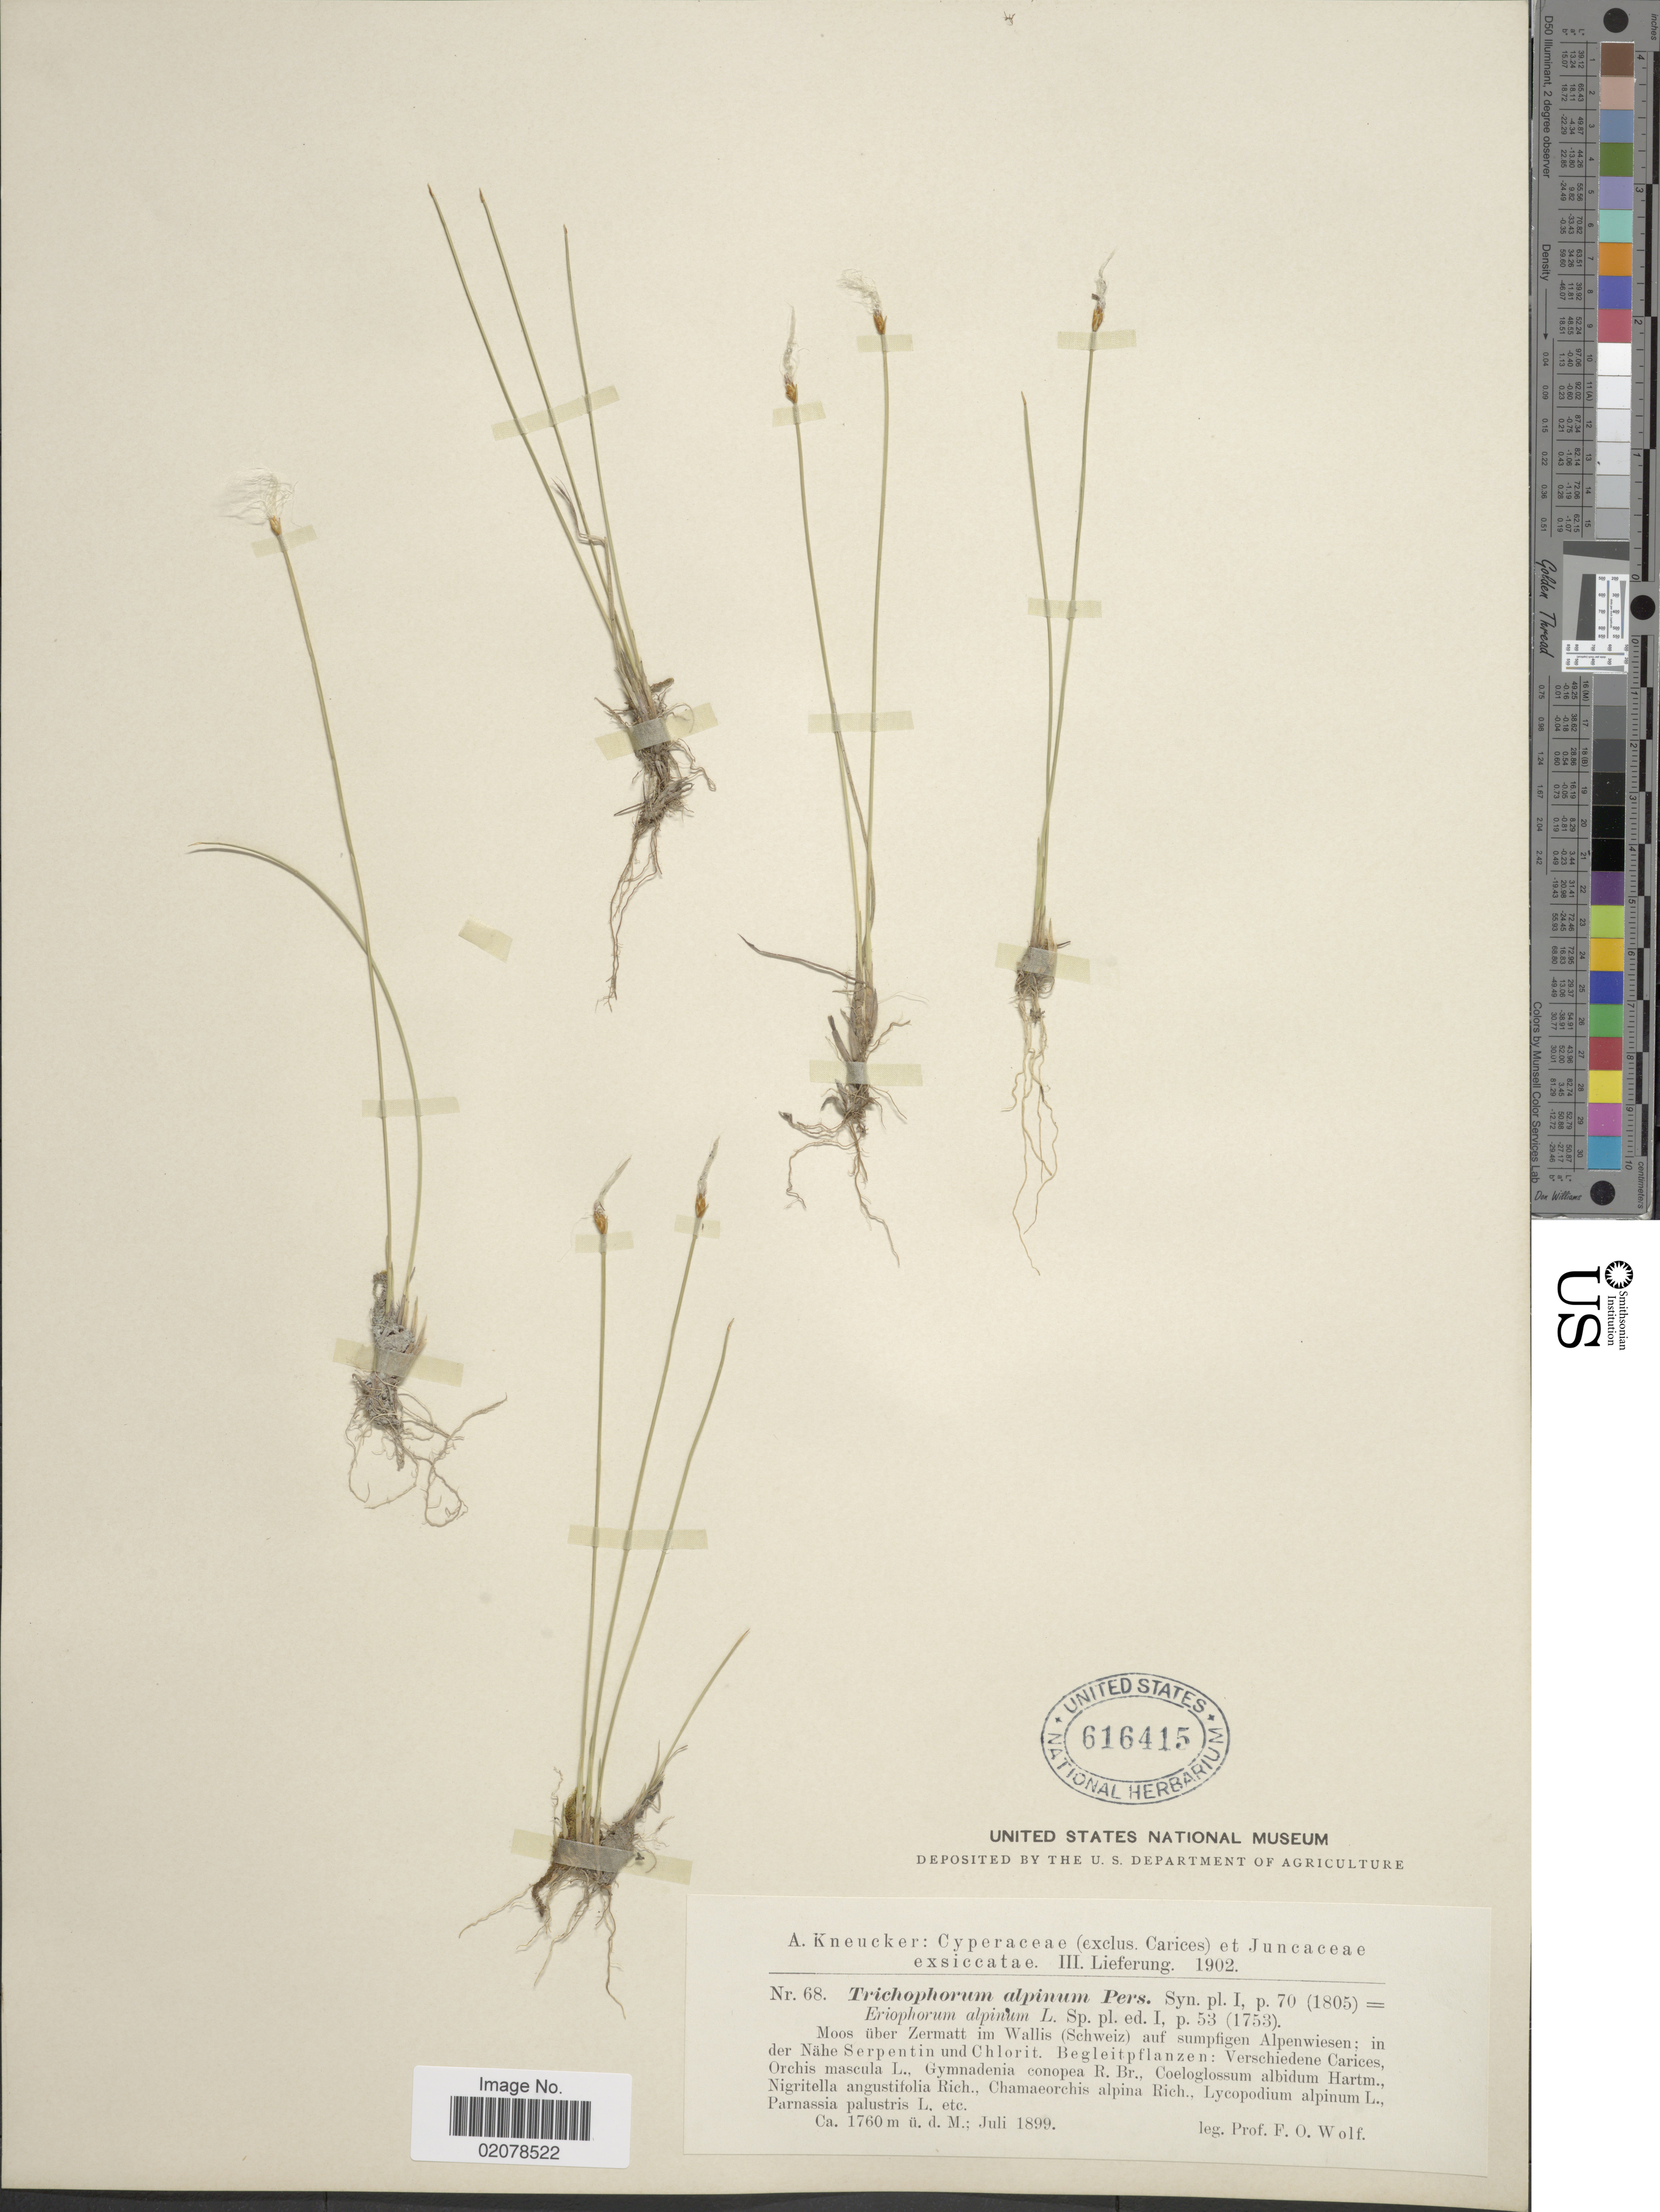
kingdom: Plantae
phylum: Tracheophyta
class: Liliopsida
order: Poales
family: Cyperaceae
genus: Trichophorum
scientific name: Trichophorum alpinum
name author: (L.) Pers.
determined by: Strong, M. T., (US), Smithsonian Institution - National Museum of Natural History (UNITED STATES)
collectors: F. Wolf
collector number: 68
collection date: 1899-07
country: Switzerland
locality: Moos über Zermatt im Wallis, auf sumpfigen Alpenwiesen; in der Nahe Serpentin und Chlorit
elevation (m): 1760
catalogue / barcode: US 616415